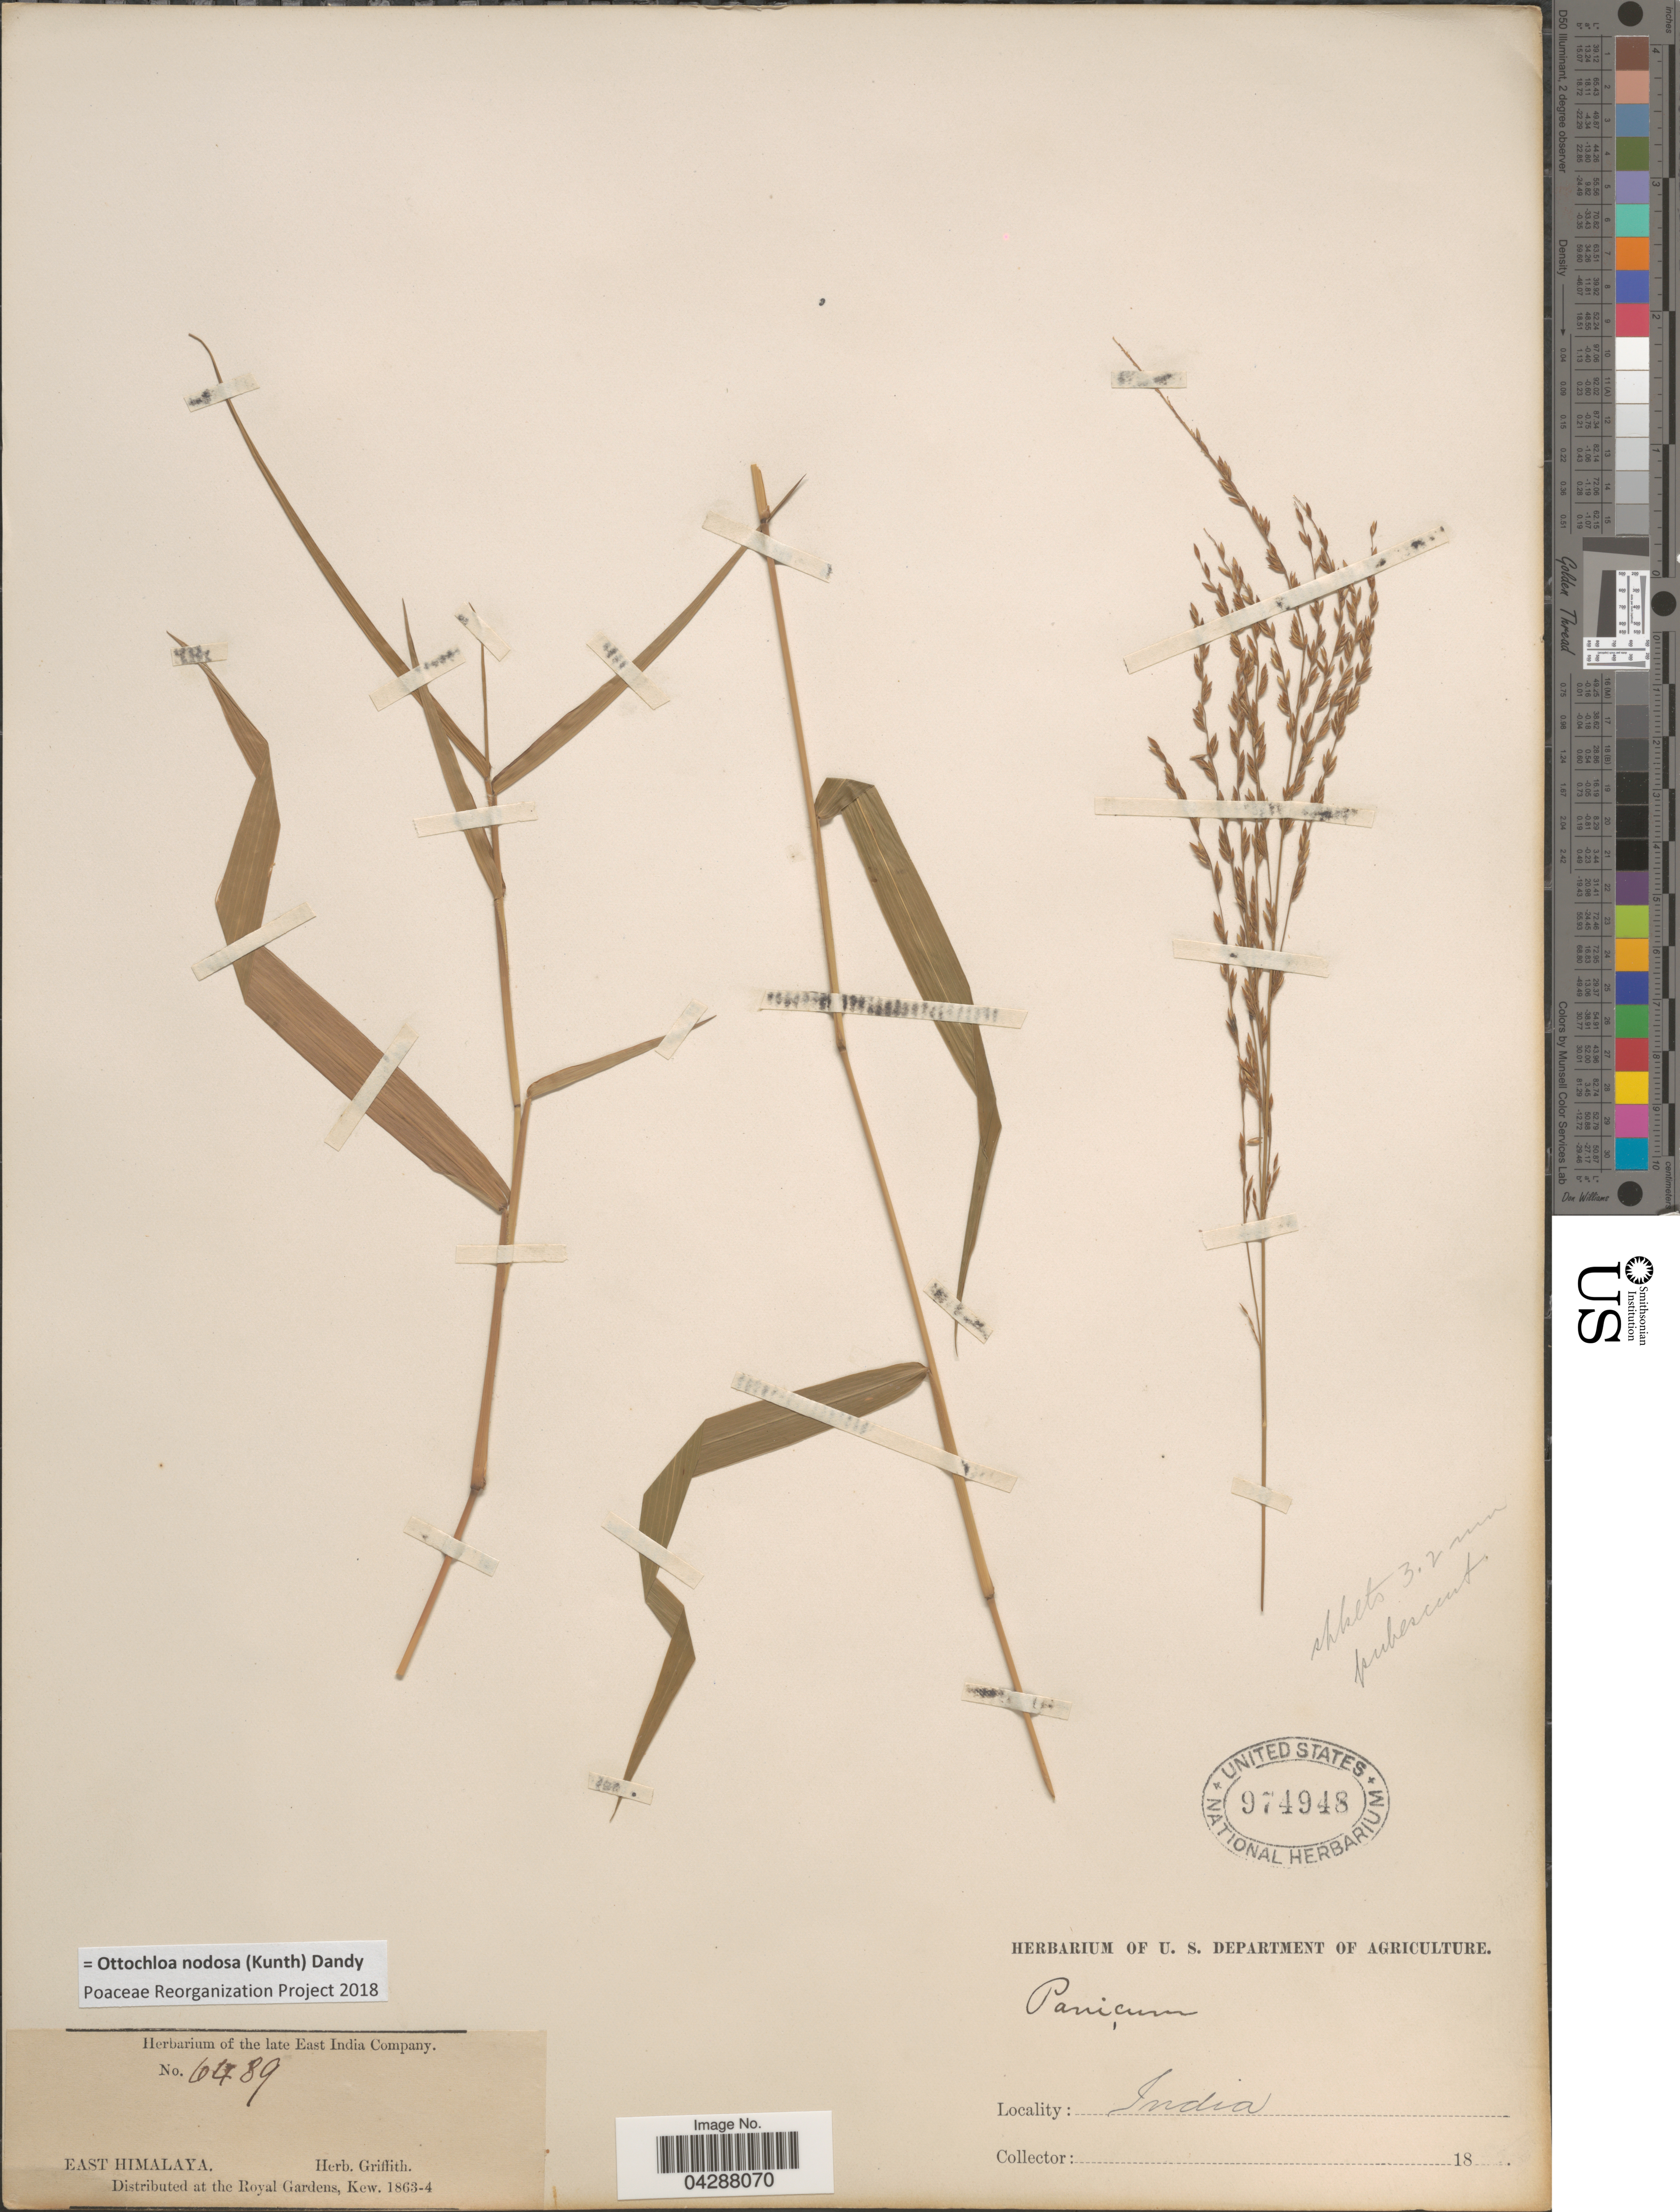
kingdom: Plantae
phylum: Tracheophyta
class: Liliopsida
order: Poales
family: Poaceae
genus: Ottochloa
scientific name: Ottochloa nodosa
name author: (Kunth) Dandy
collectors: ex herb. Griffith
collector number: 6489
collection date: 1863/1864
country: India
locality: East Himalaya.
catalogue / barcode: US 974948